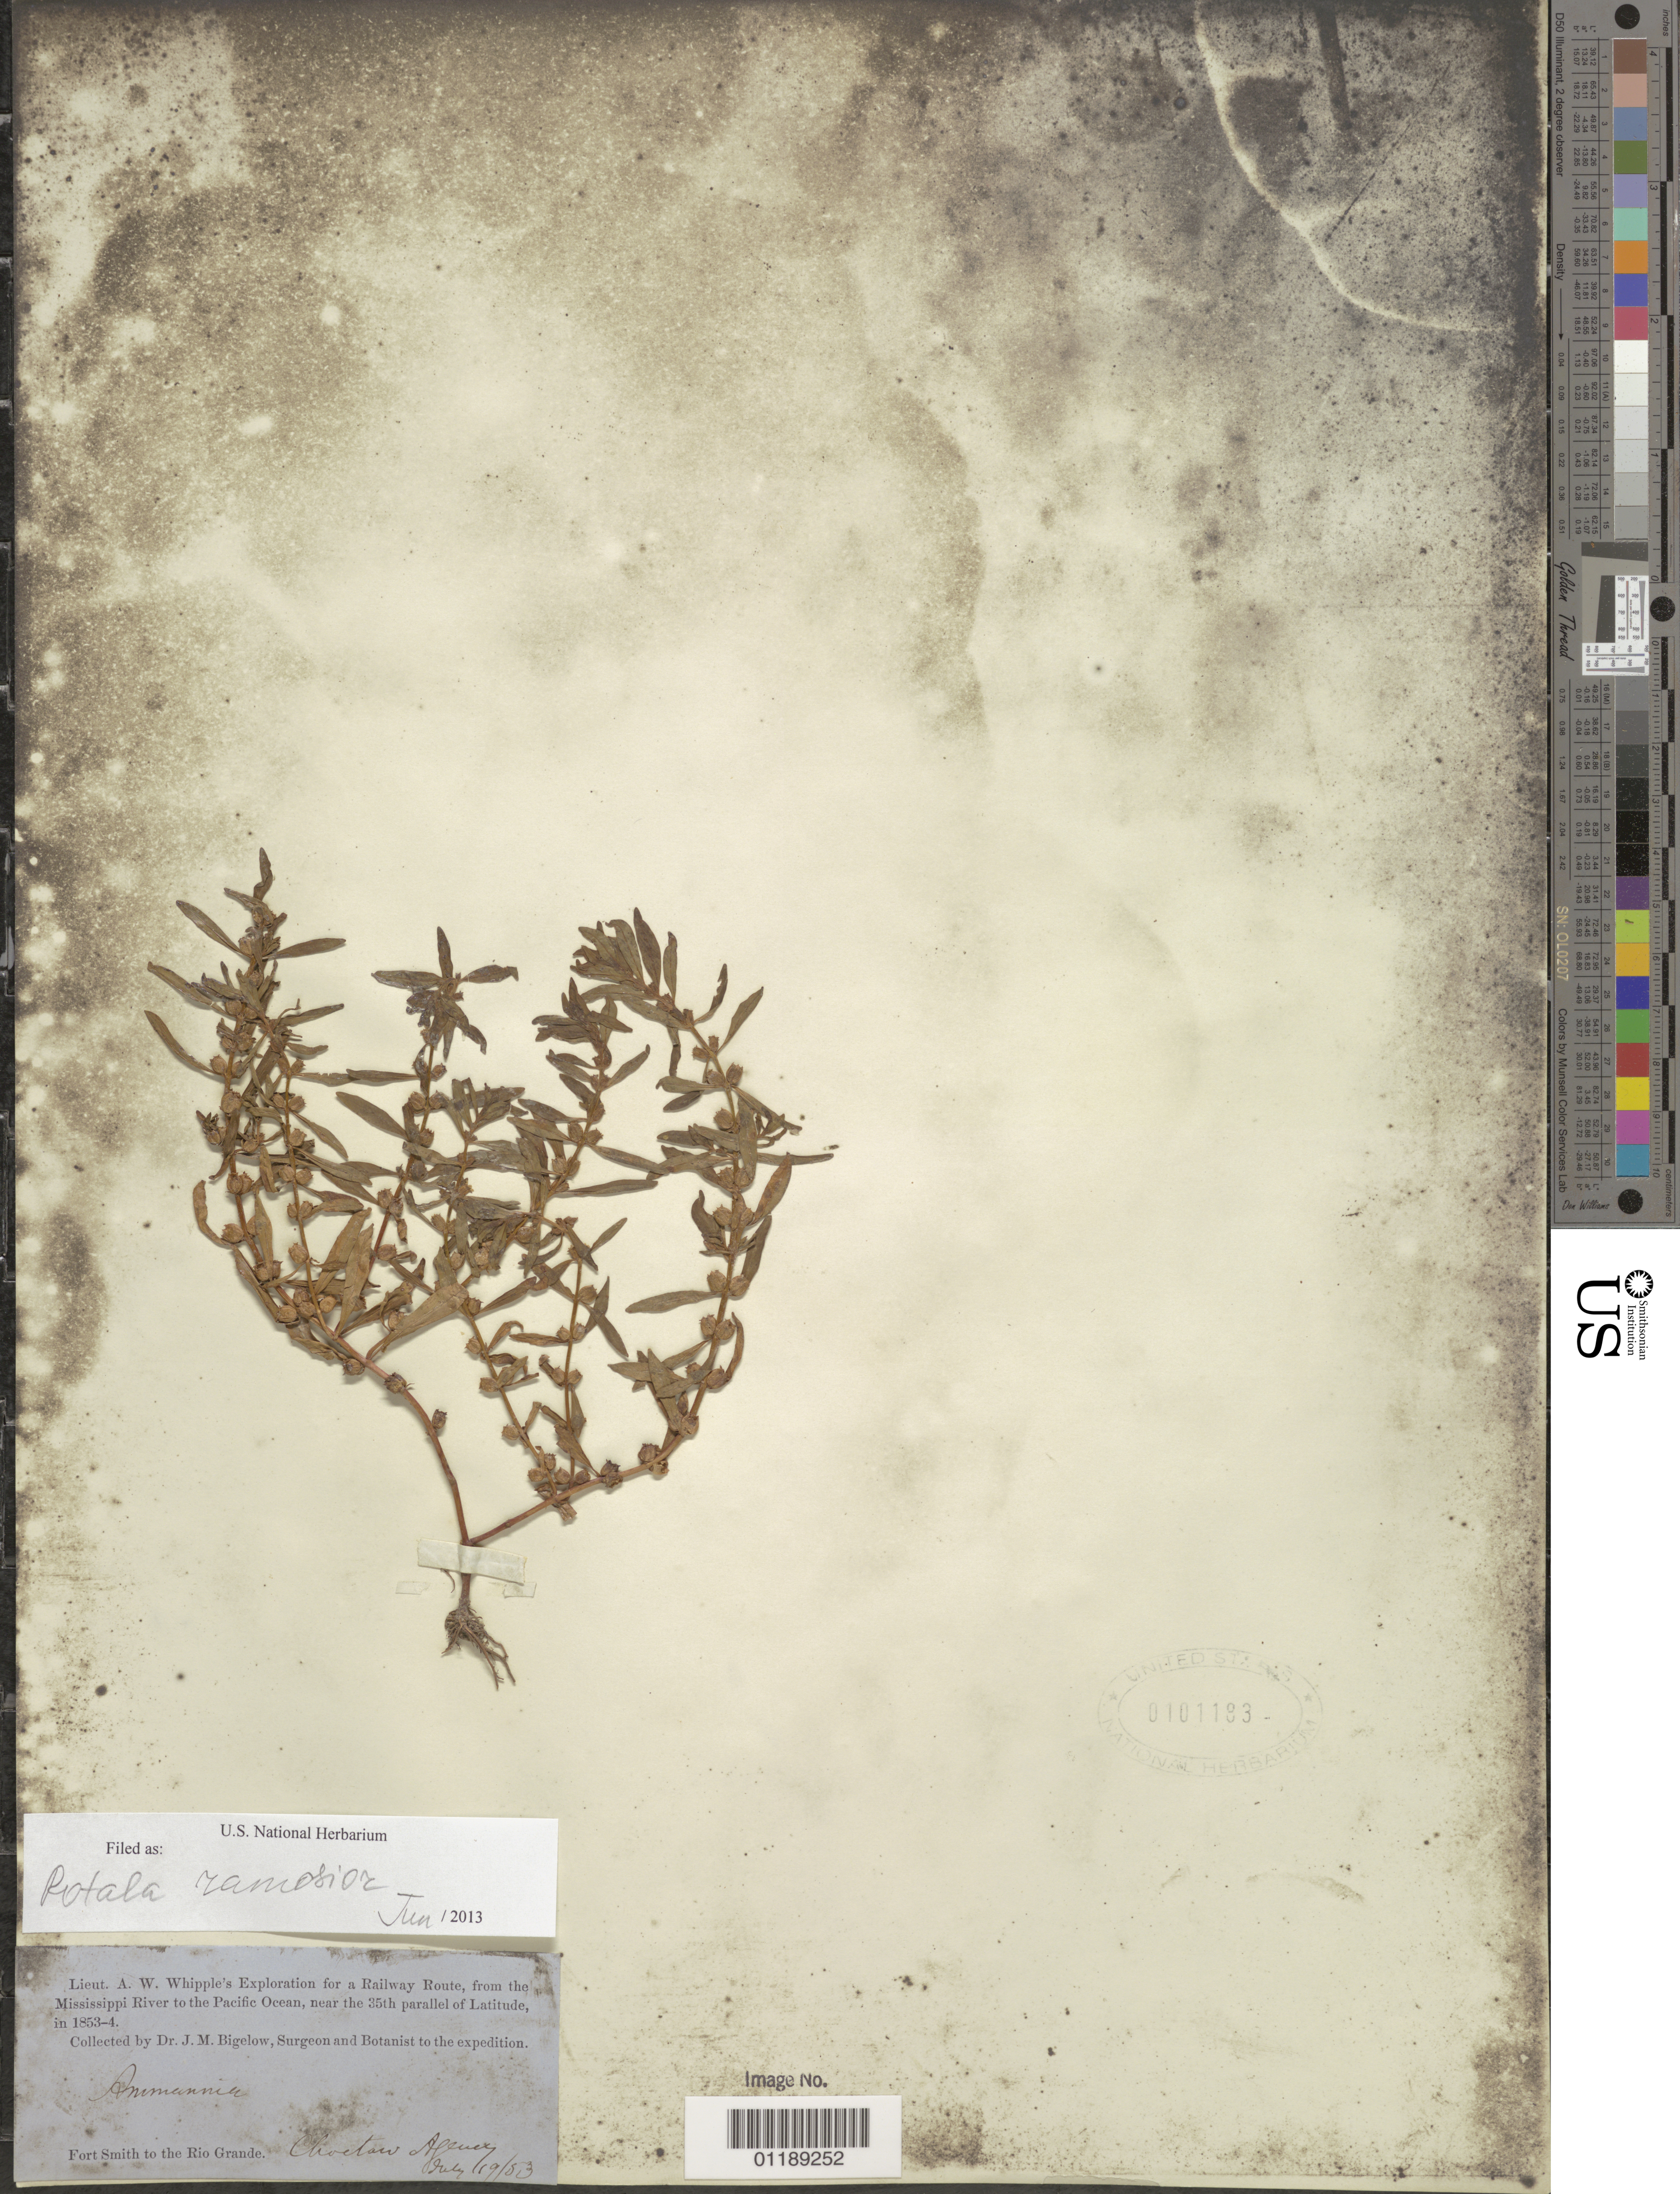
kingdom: Plantae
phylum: Tracheophyta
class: Magnoliopsida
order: Myrtales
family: Lythraceae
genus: Rotala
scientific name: Rotala ramosior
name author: (L.) Koehne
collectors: J. M. Bigelow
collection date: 1853-07-19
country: United States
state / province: Oklahoma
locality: Choctaw Agency. Fort Smith to the Rio Grande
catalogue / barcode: US 101183